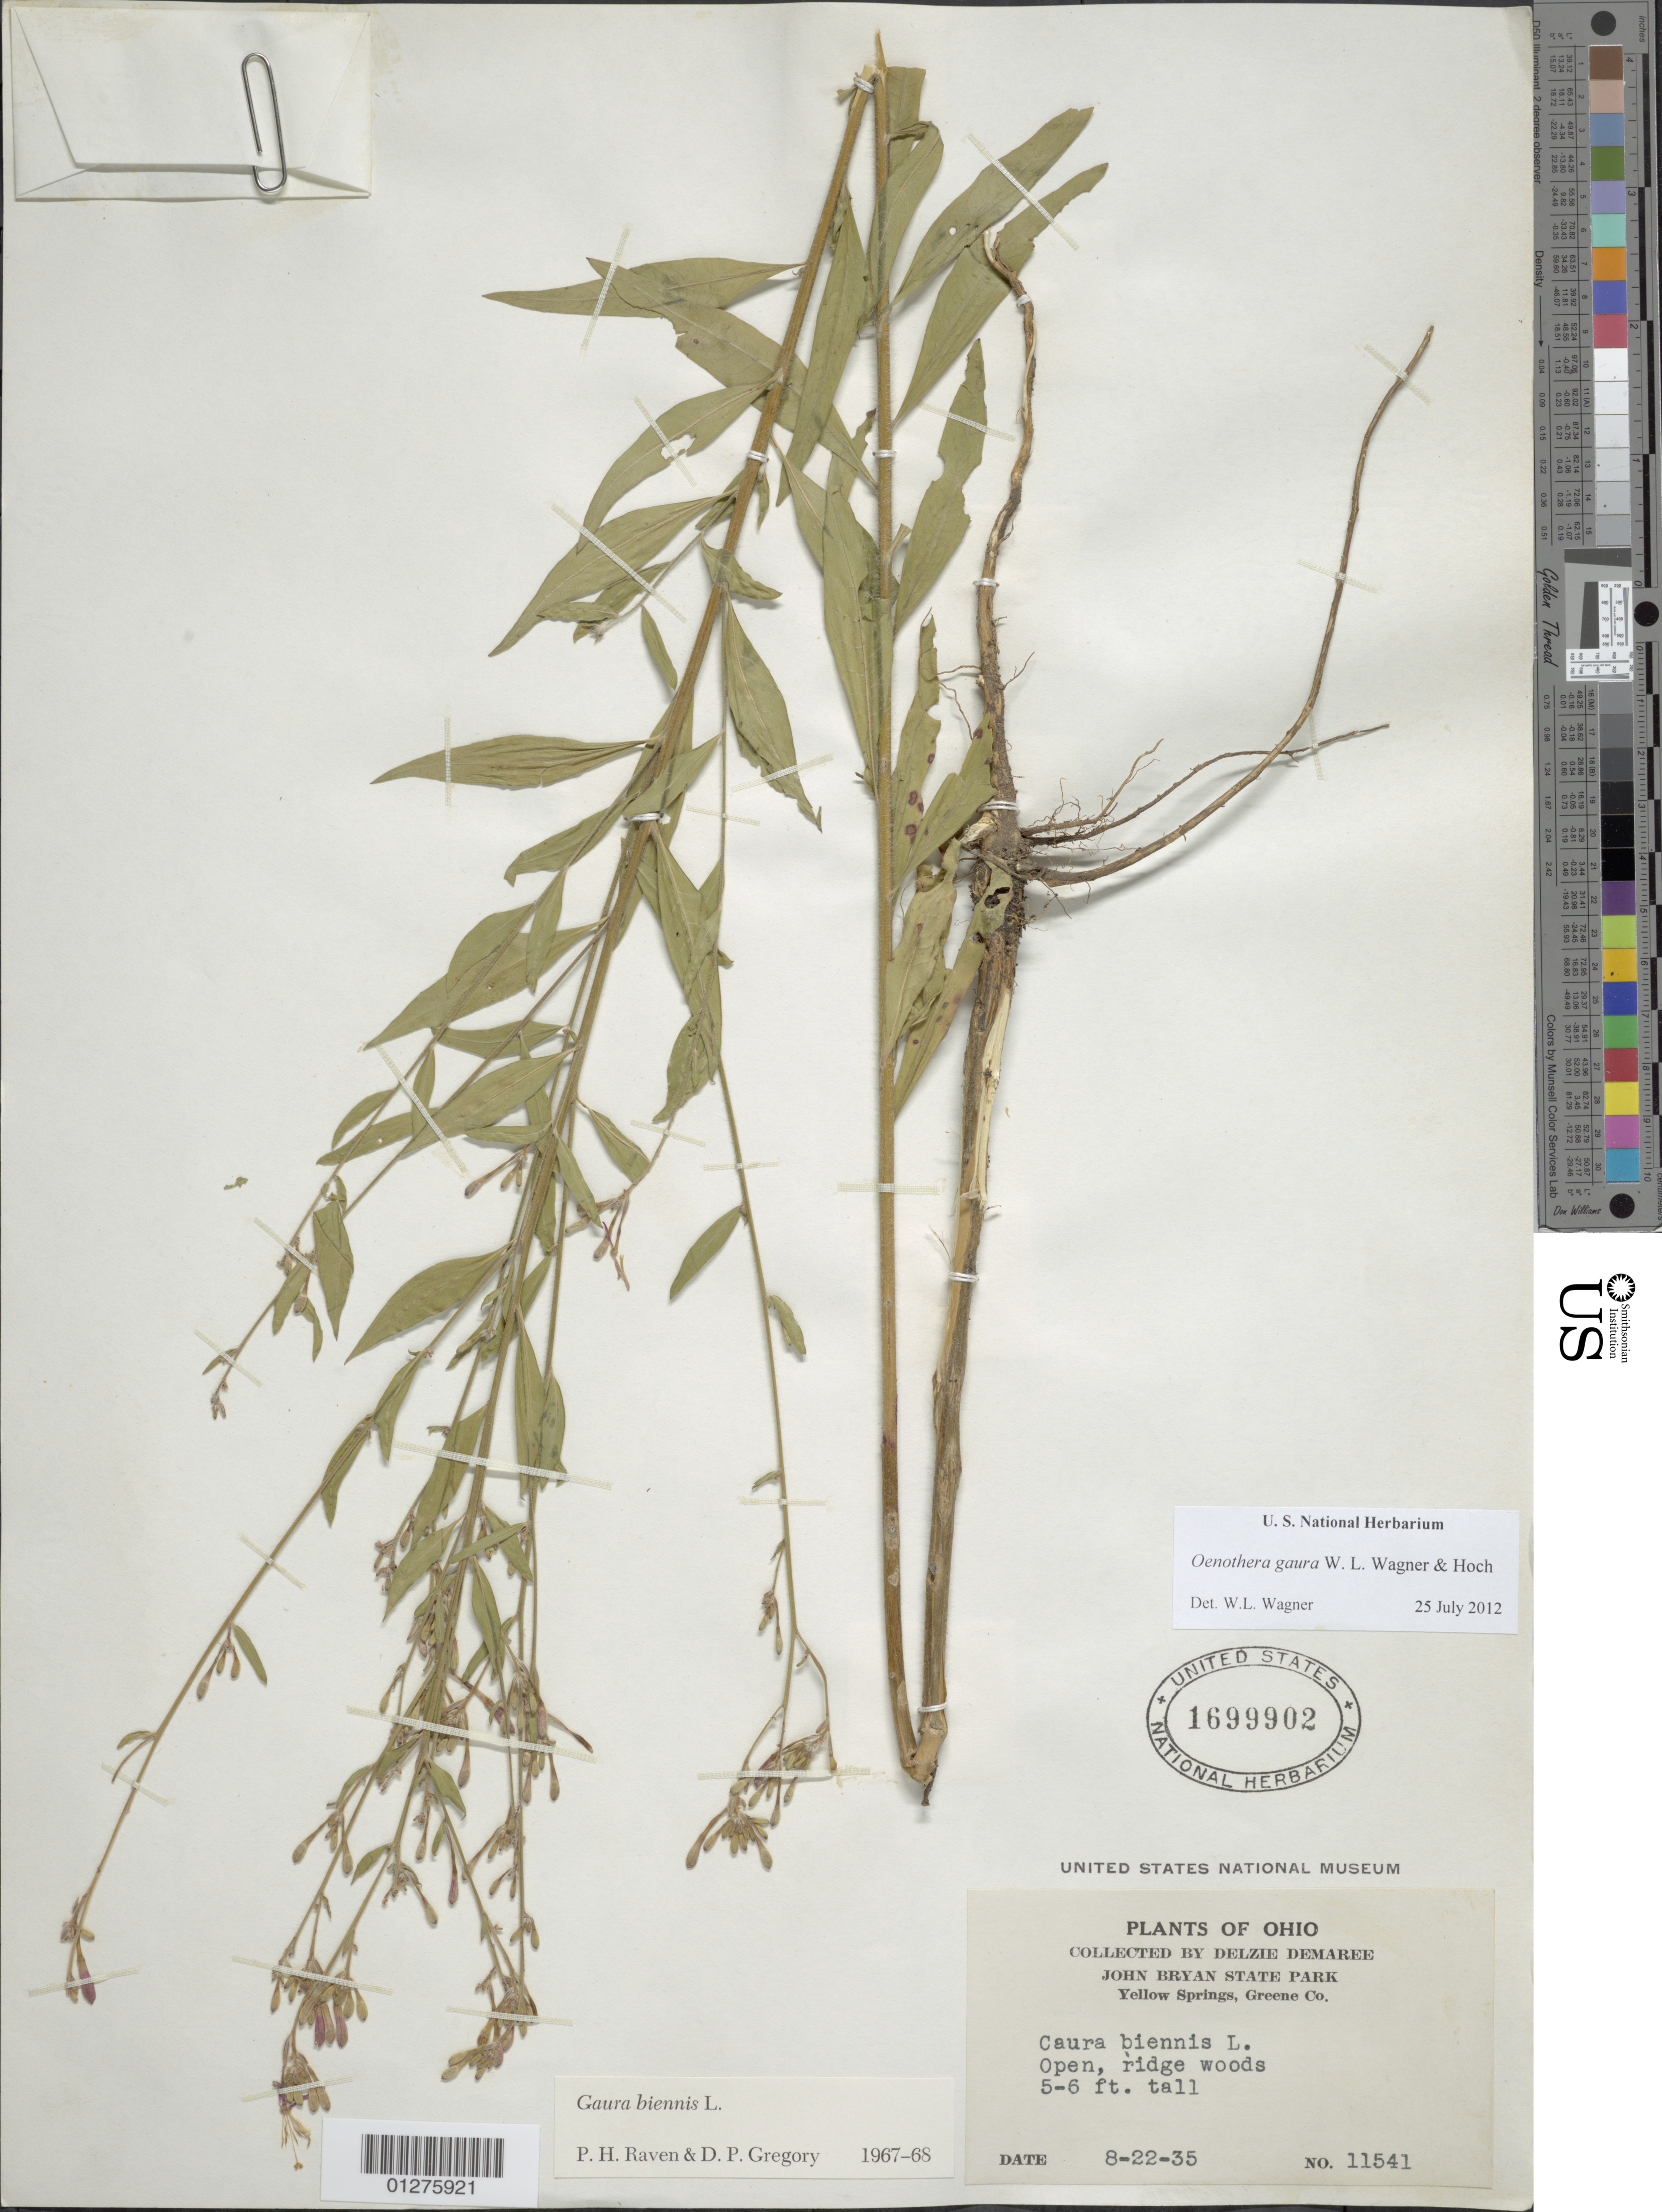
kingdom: Plantae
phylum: Tracheophyta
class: Magnoliopsida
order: Myrtales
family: Onagraceae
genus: Oenothera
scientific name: Oenothera gaura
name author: W.L. Wagner & Hoch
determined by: Wagner, W. L., (BOT), Smithsonian Institution - National Museum of Natural History (UNITED STATES)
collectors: D. Demaree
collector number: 11541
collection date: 1935-08-22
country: United States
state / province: Ohio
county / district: Green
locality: John Bryan State Park, Yellow Springs.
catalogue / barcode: US 1699902